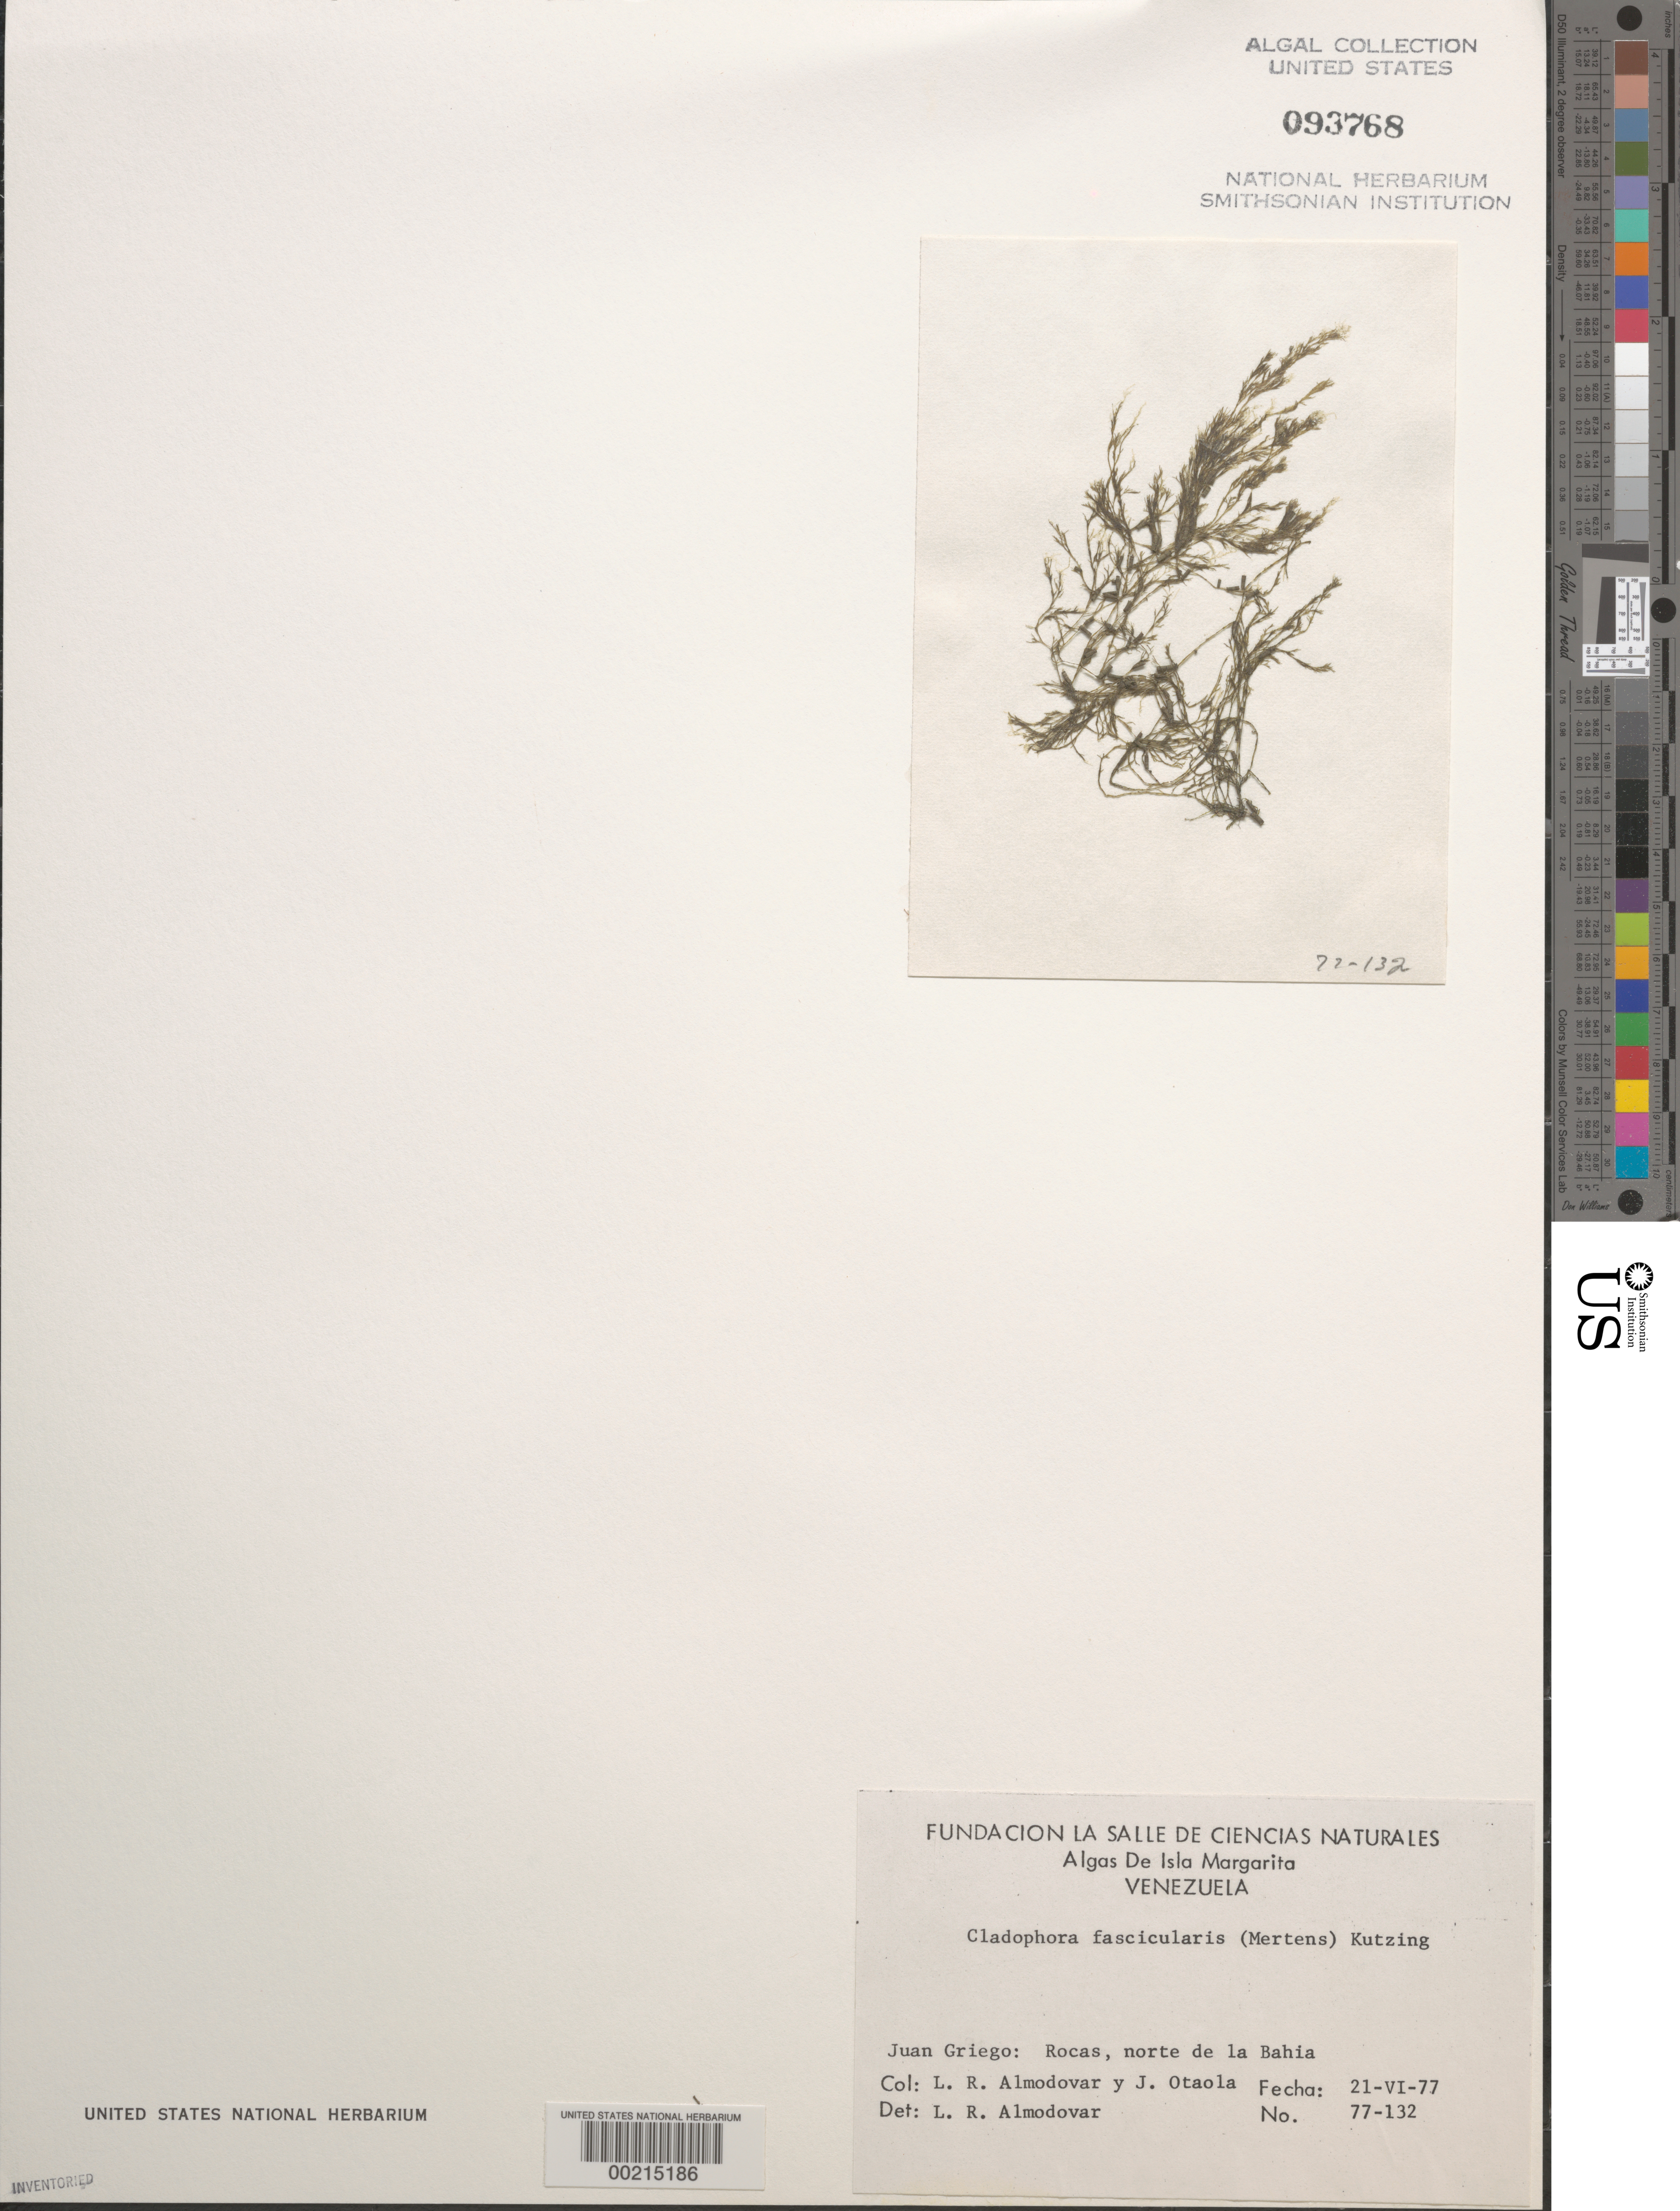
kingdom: Plantae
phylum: Chlorophyta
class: Ulvophyceae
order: Bryopsidales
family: Caulerpaceae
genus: Caulerpa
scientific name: Caulerpa mexicana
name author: Sond. ex Kütz.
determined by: Algae name updating Project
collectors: L. Almodovar & J. Otaola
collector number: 77-132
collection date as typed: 21 Jun 1977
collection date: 1977-06-21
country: Venezuela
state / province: Nueva Esparta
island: Margarita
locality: Juangriego, north of bahia de juan griego, isla de margarita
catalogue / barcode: US 93768